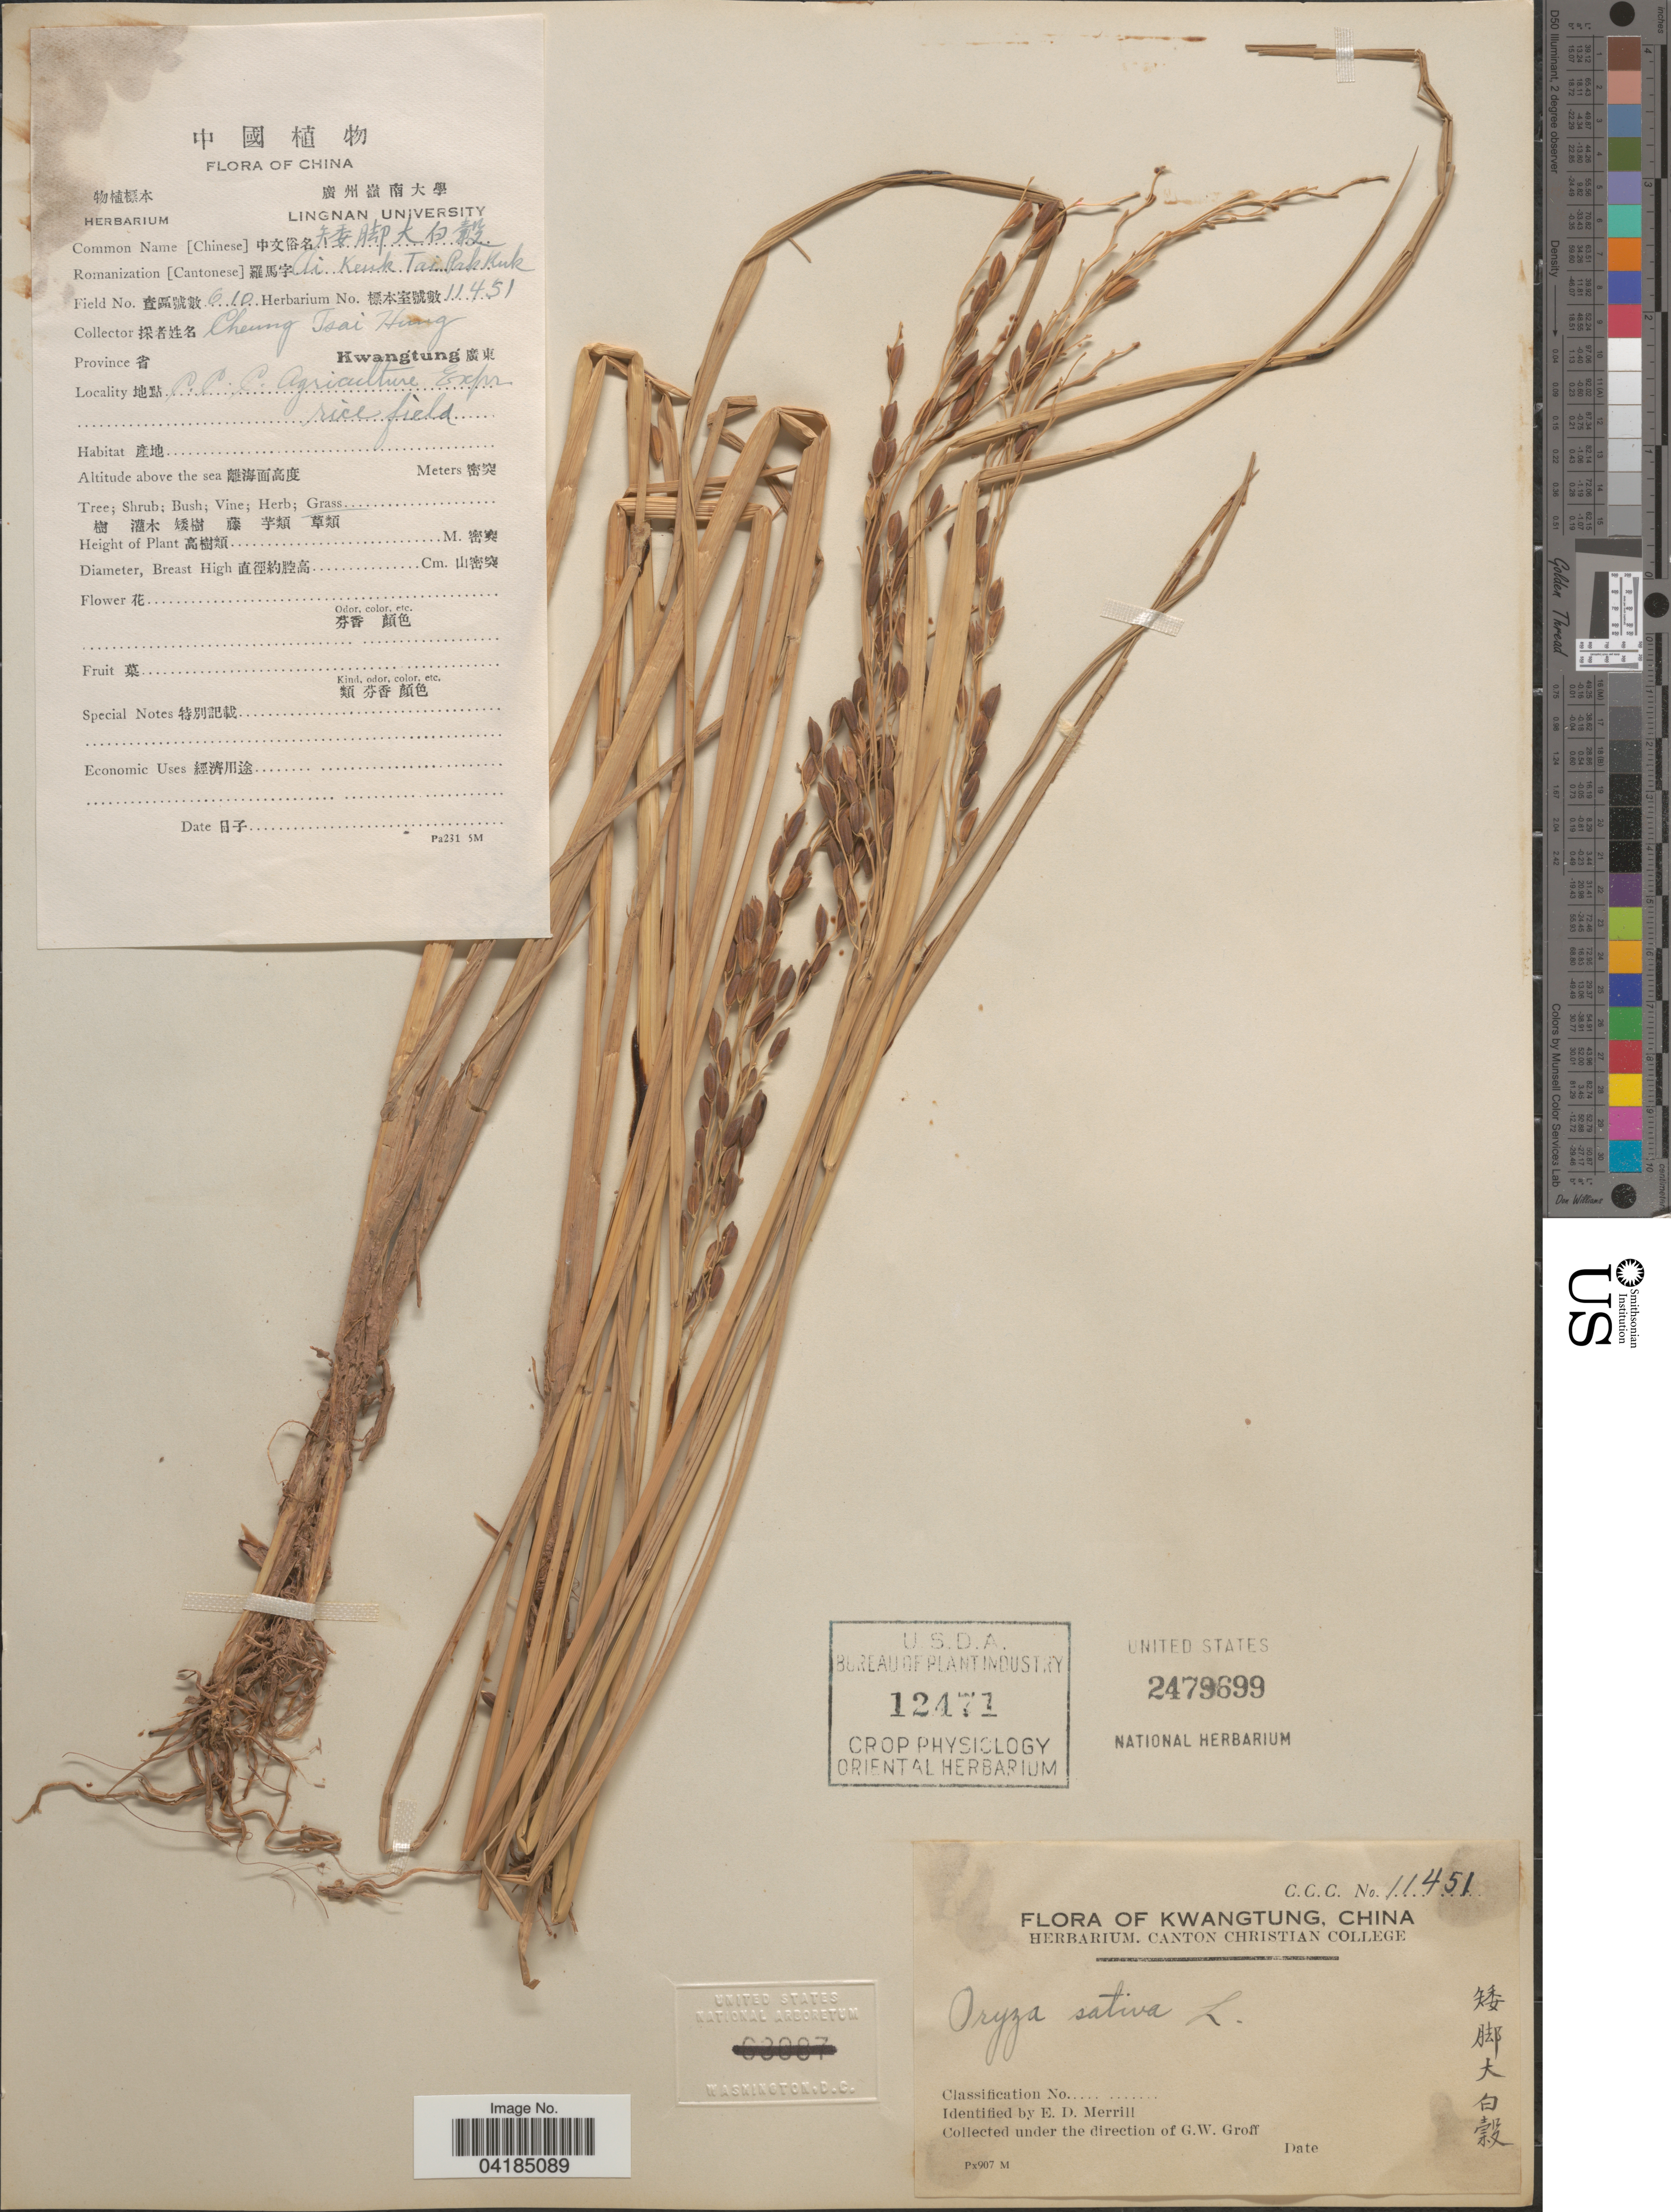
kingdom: Plantae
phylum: Tracheophyta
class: Liliopsida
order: Poales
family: Poaceae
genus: Oryza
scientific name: Oryza sativa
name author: L.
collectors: C. Hung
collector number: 610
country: China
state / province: Guangdong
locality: Kwangtung. C.C.C. Agriculture Expr. rice field.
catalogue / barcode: US 2479699